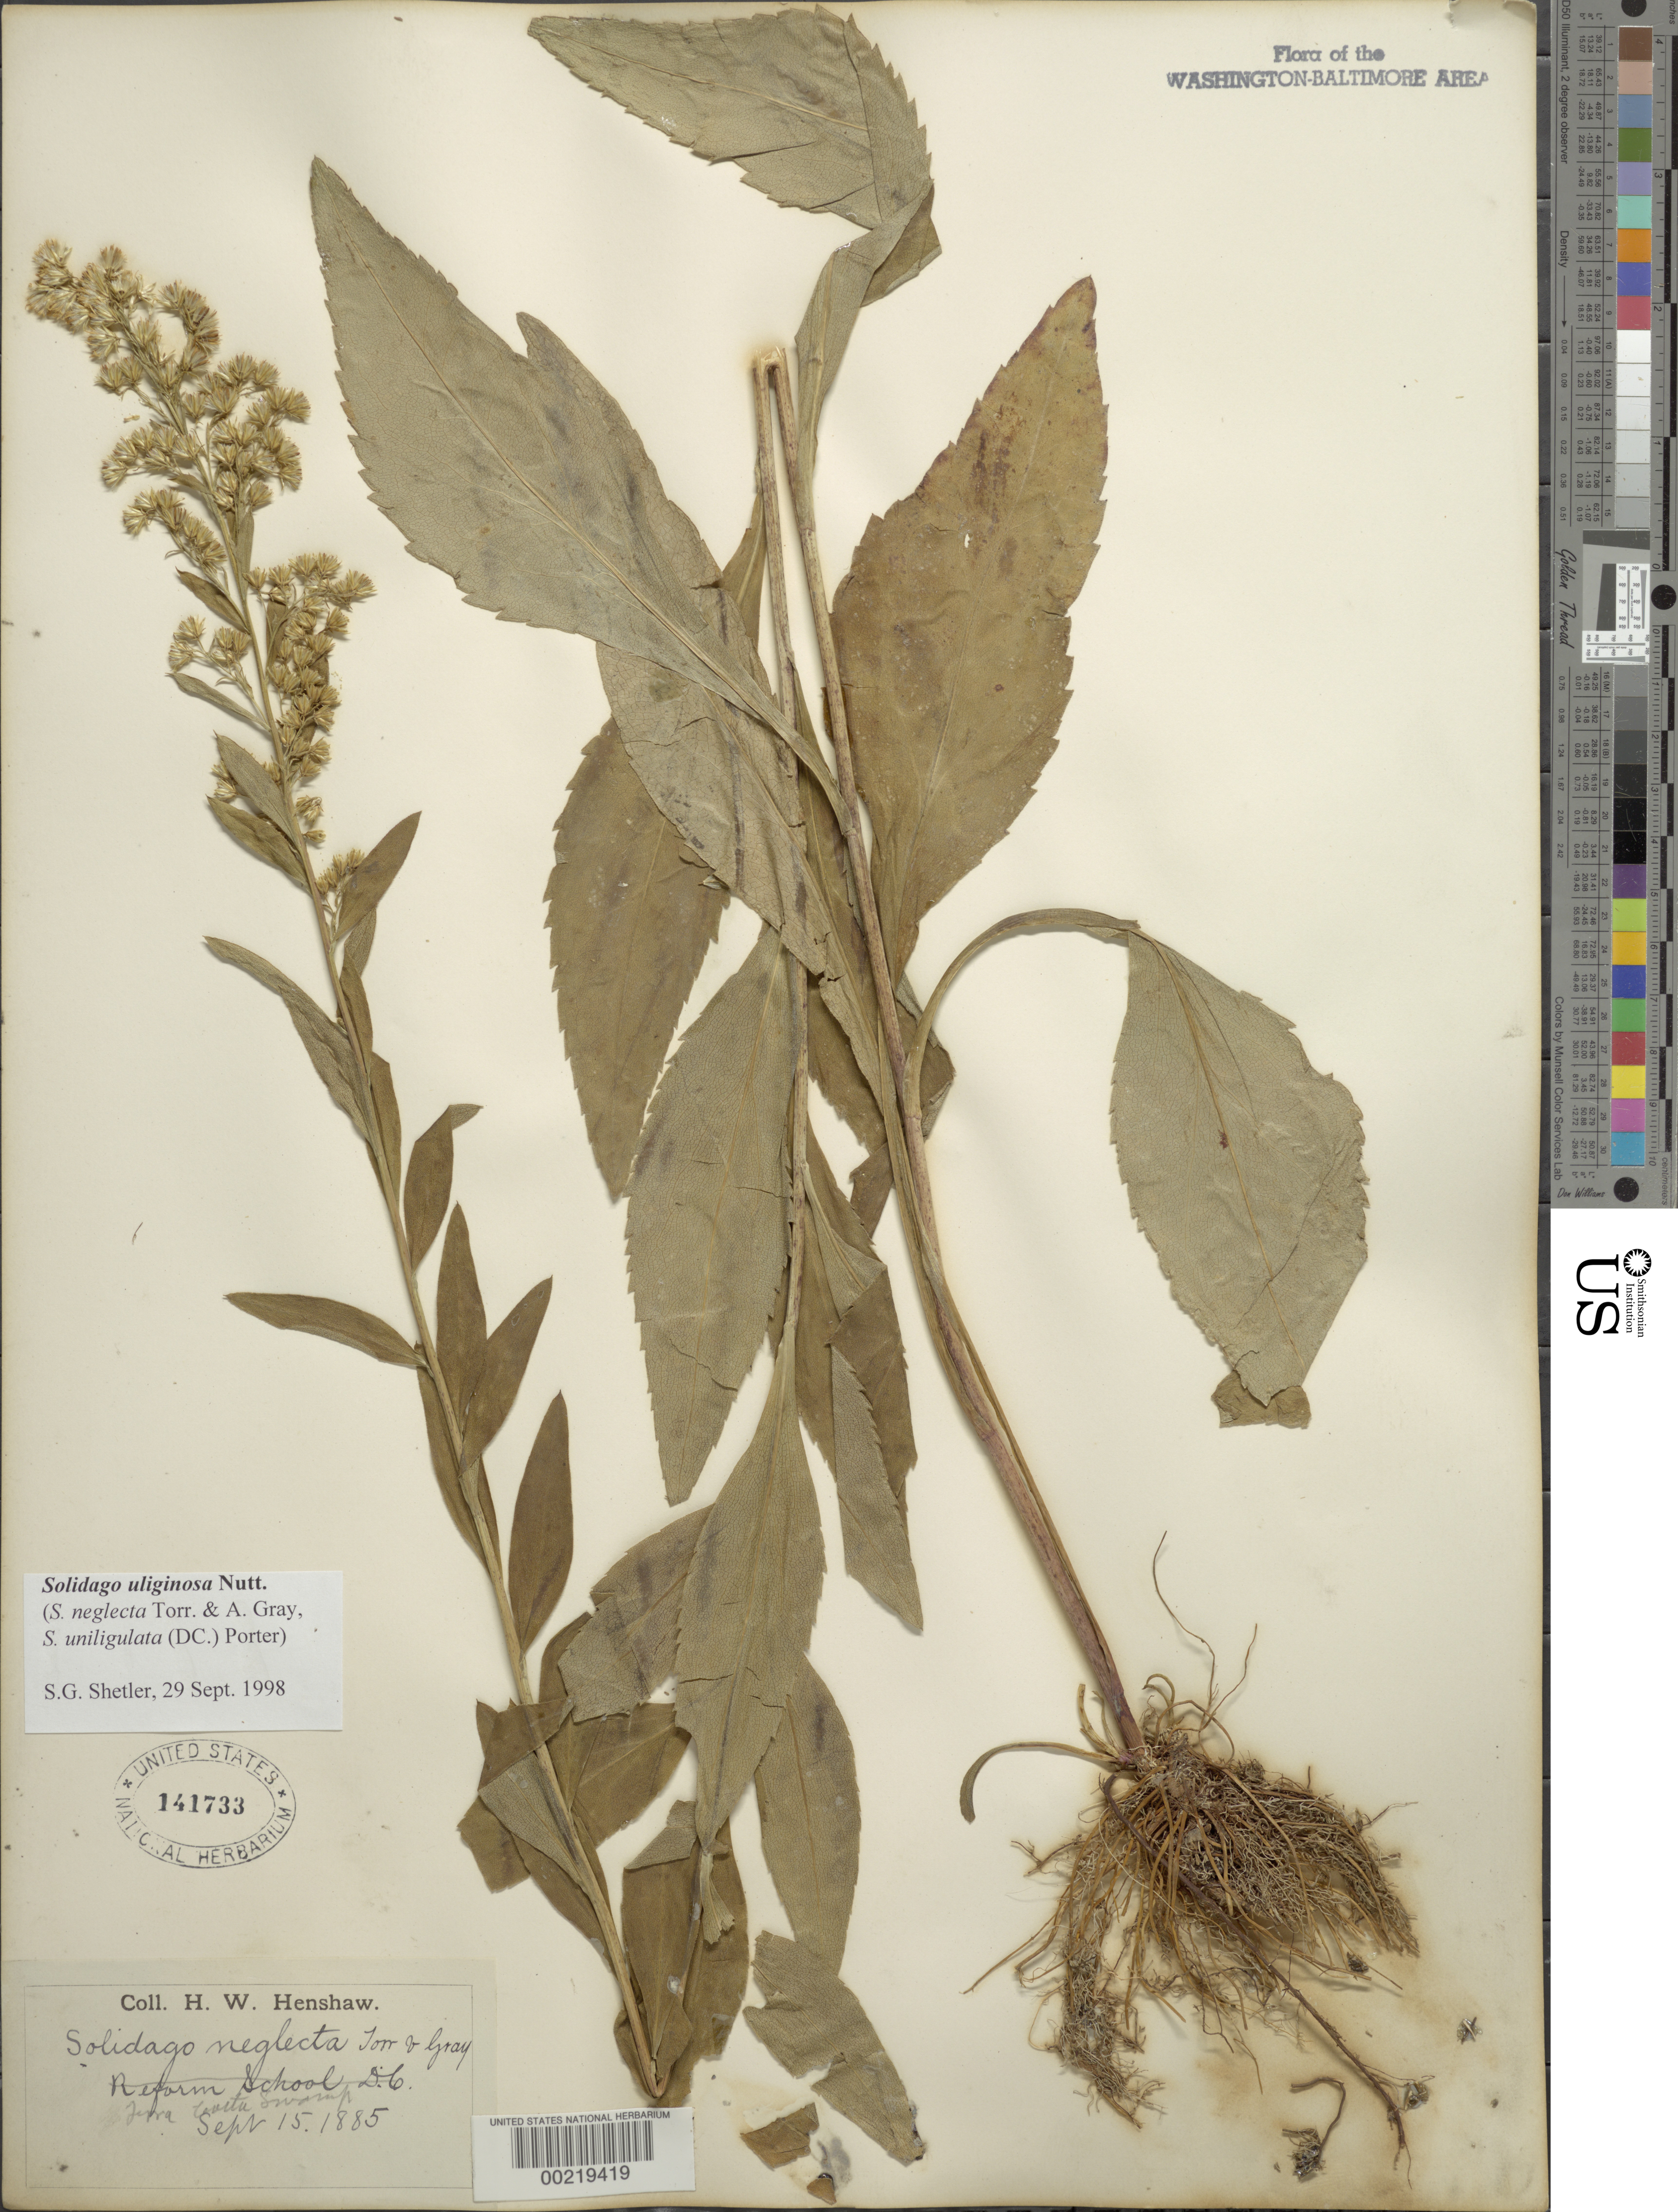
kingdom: Plantae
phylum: Tracheophyta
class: Magnoliopsida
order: Asterales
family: Asteraceae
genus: Solidago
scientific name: Solidago uliginosa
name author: Nutt.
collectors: H. Henshaw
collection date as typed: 15 Sep 1885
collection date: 1885-09-15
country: United States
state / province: District of Columbia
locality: Terra Cotta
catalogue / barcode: US 141733